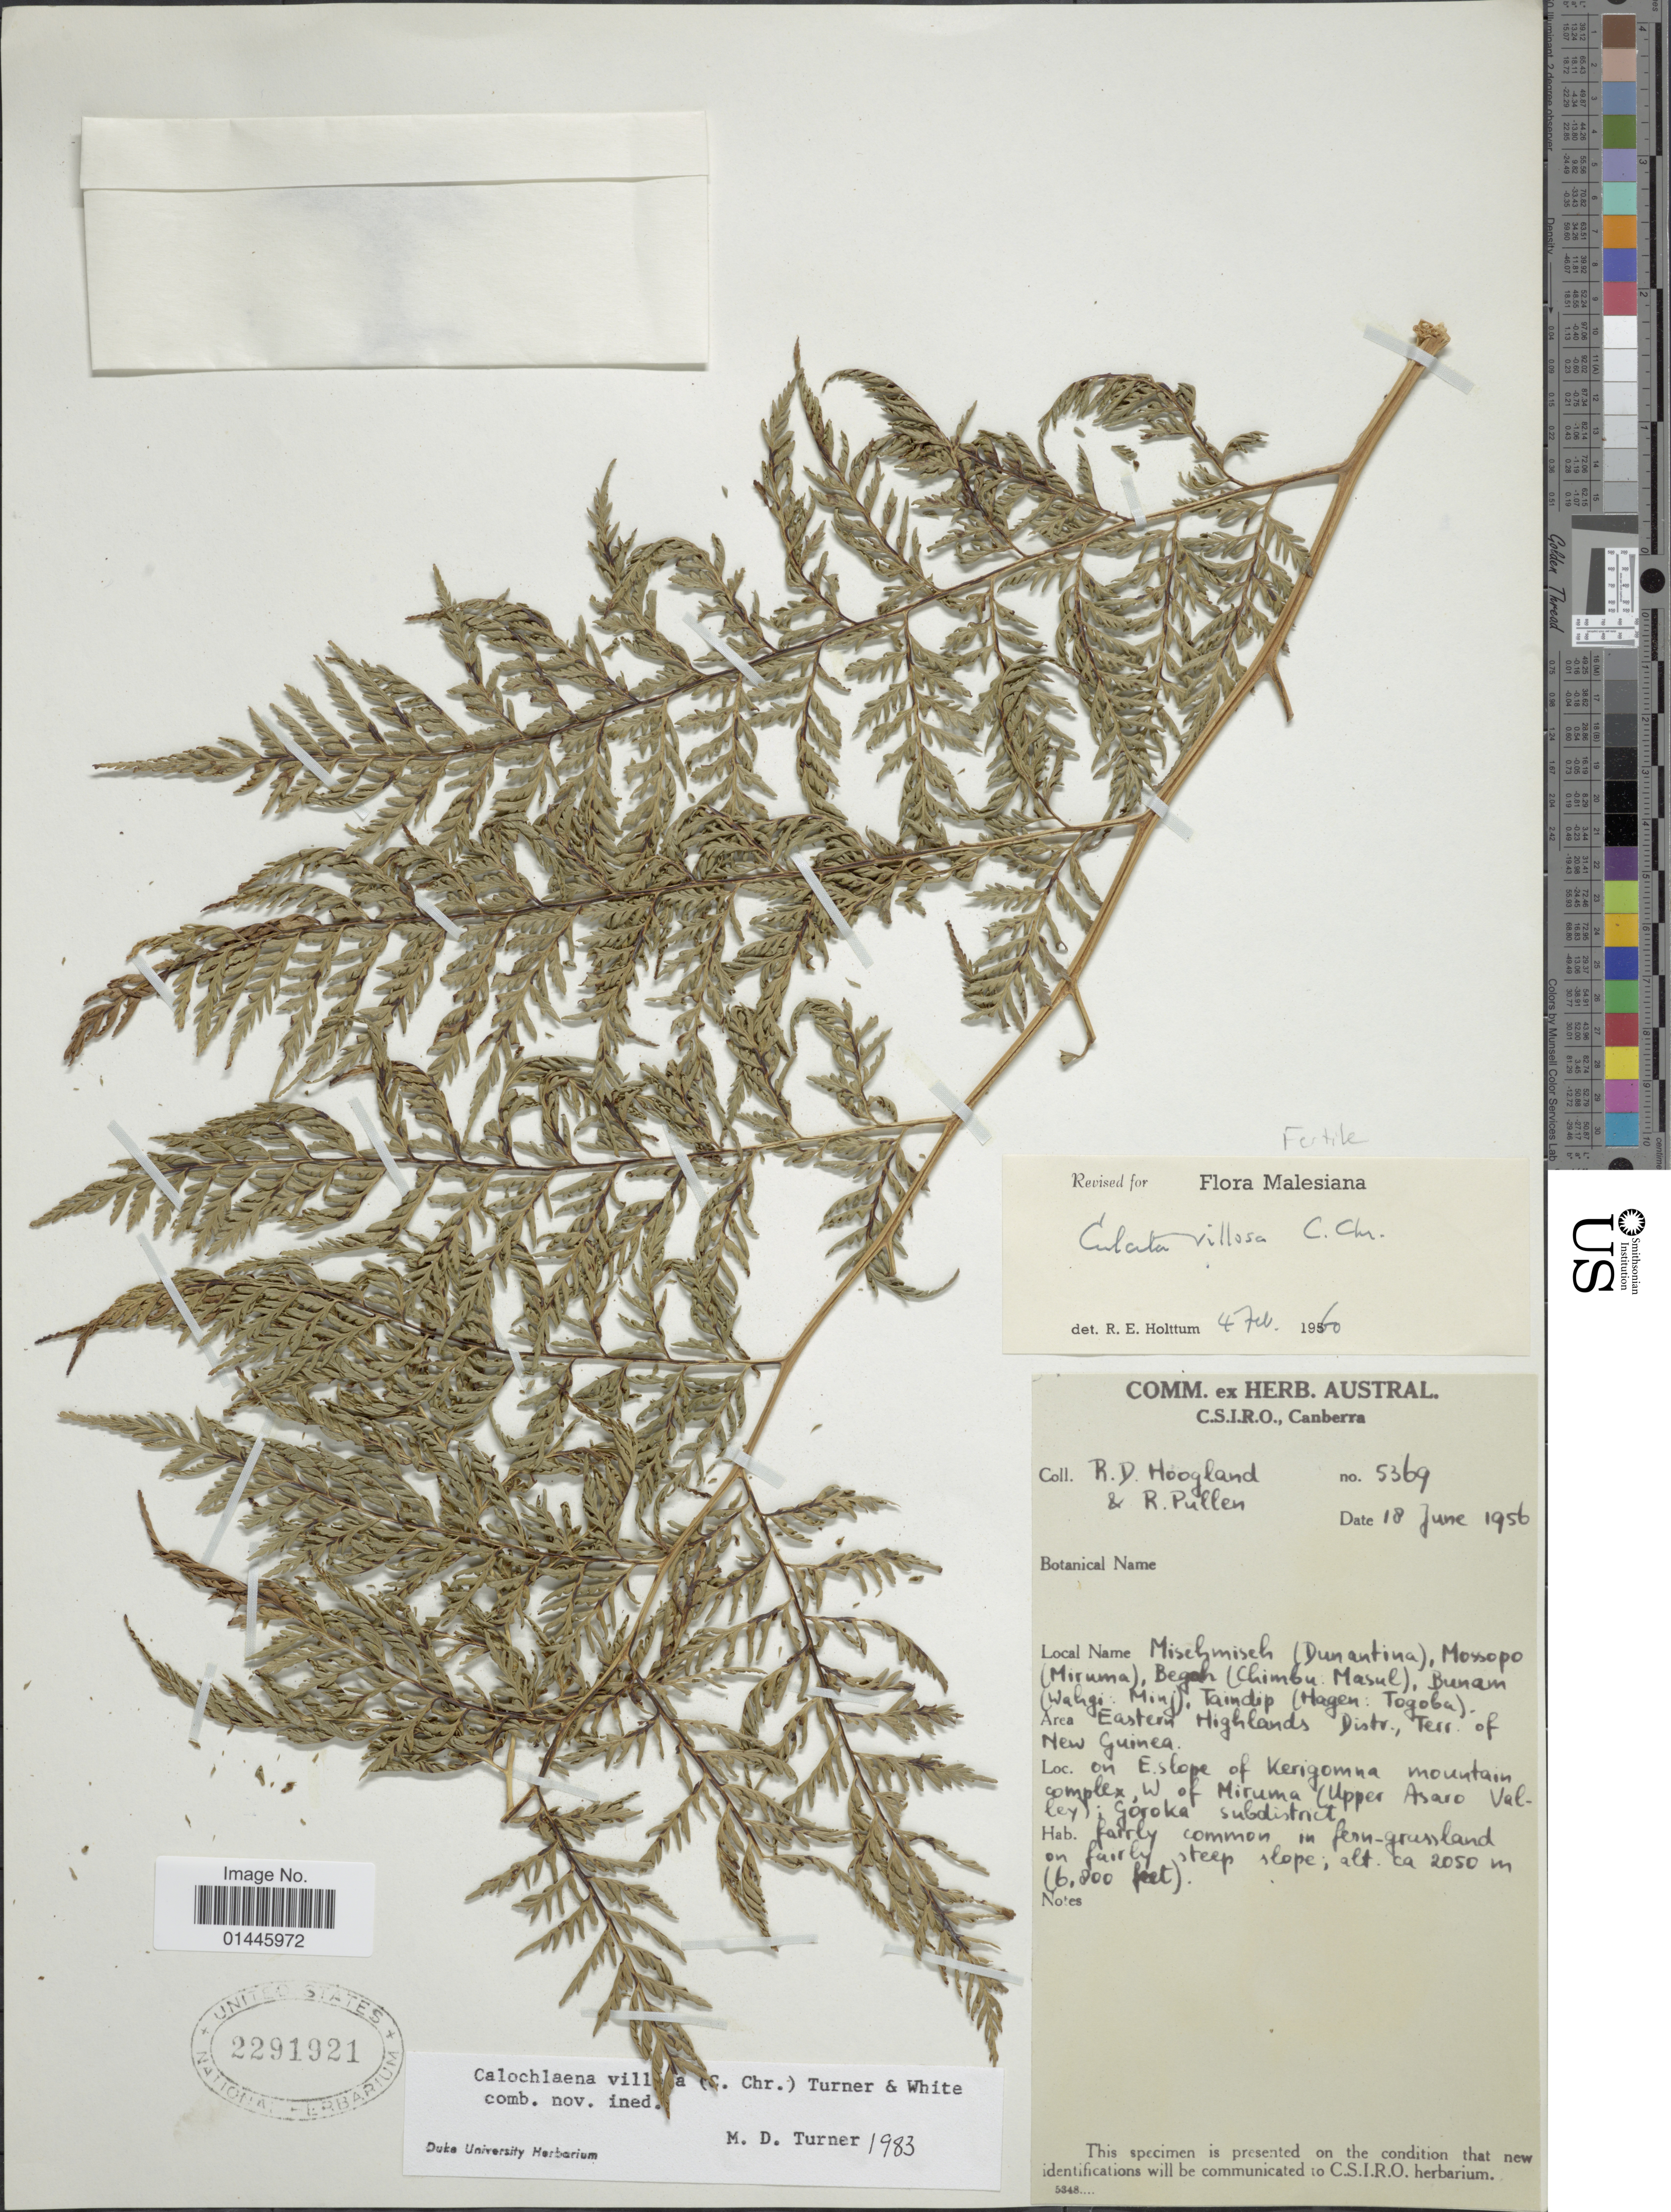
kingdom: Plantae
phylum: Tracheophyta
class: Polypodiopsida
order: Cyatheales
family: Dicksoniaceae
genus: Calochlaena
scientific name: Calochlaena villosa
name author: (C. Chr.) M.D. Turner & R.A. White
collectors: R. D. Hoogland & R. Pullen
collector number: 5369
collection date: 1956-06-18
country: Papua New Guinea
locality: Eastern Highlands Distr., Terr. of New Guinea, on E. slope of Kerigomna mountain complex, W of Miruma (Upper Asaro Valley_; Goroka subdistrict.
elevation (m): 2050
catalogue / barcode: US 2291921